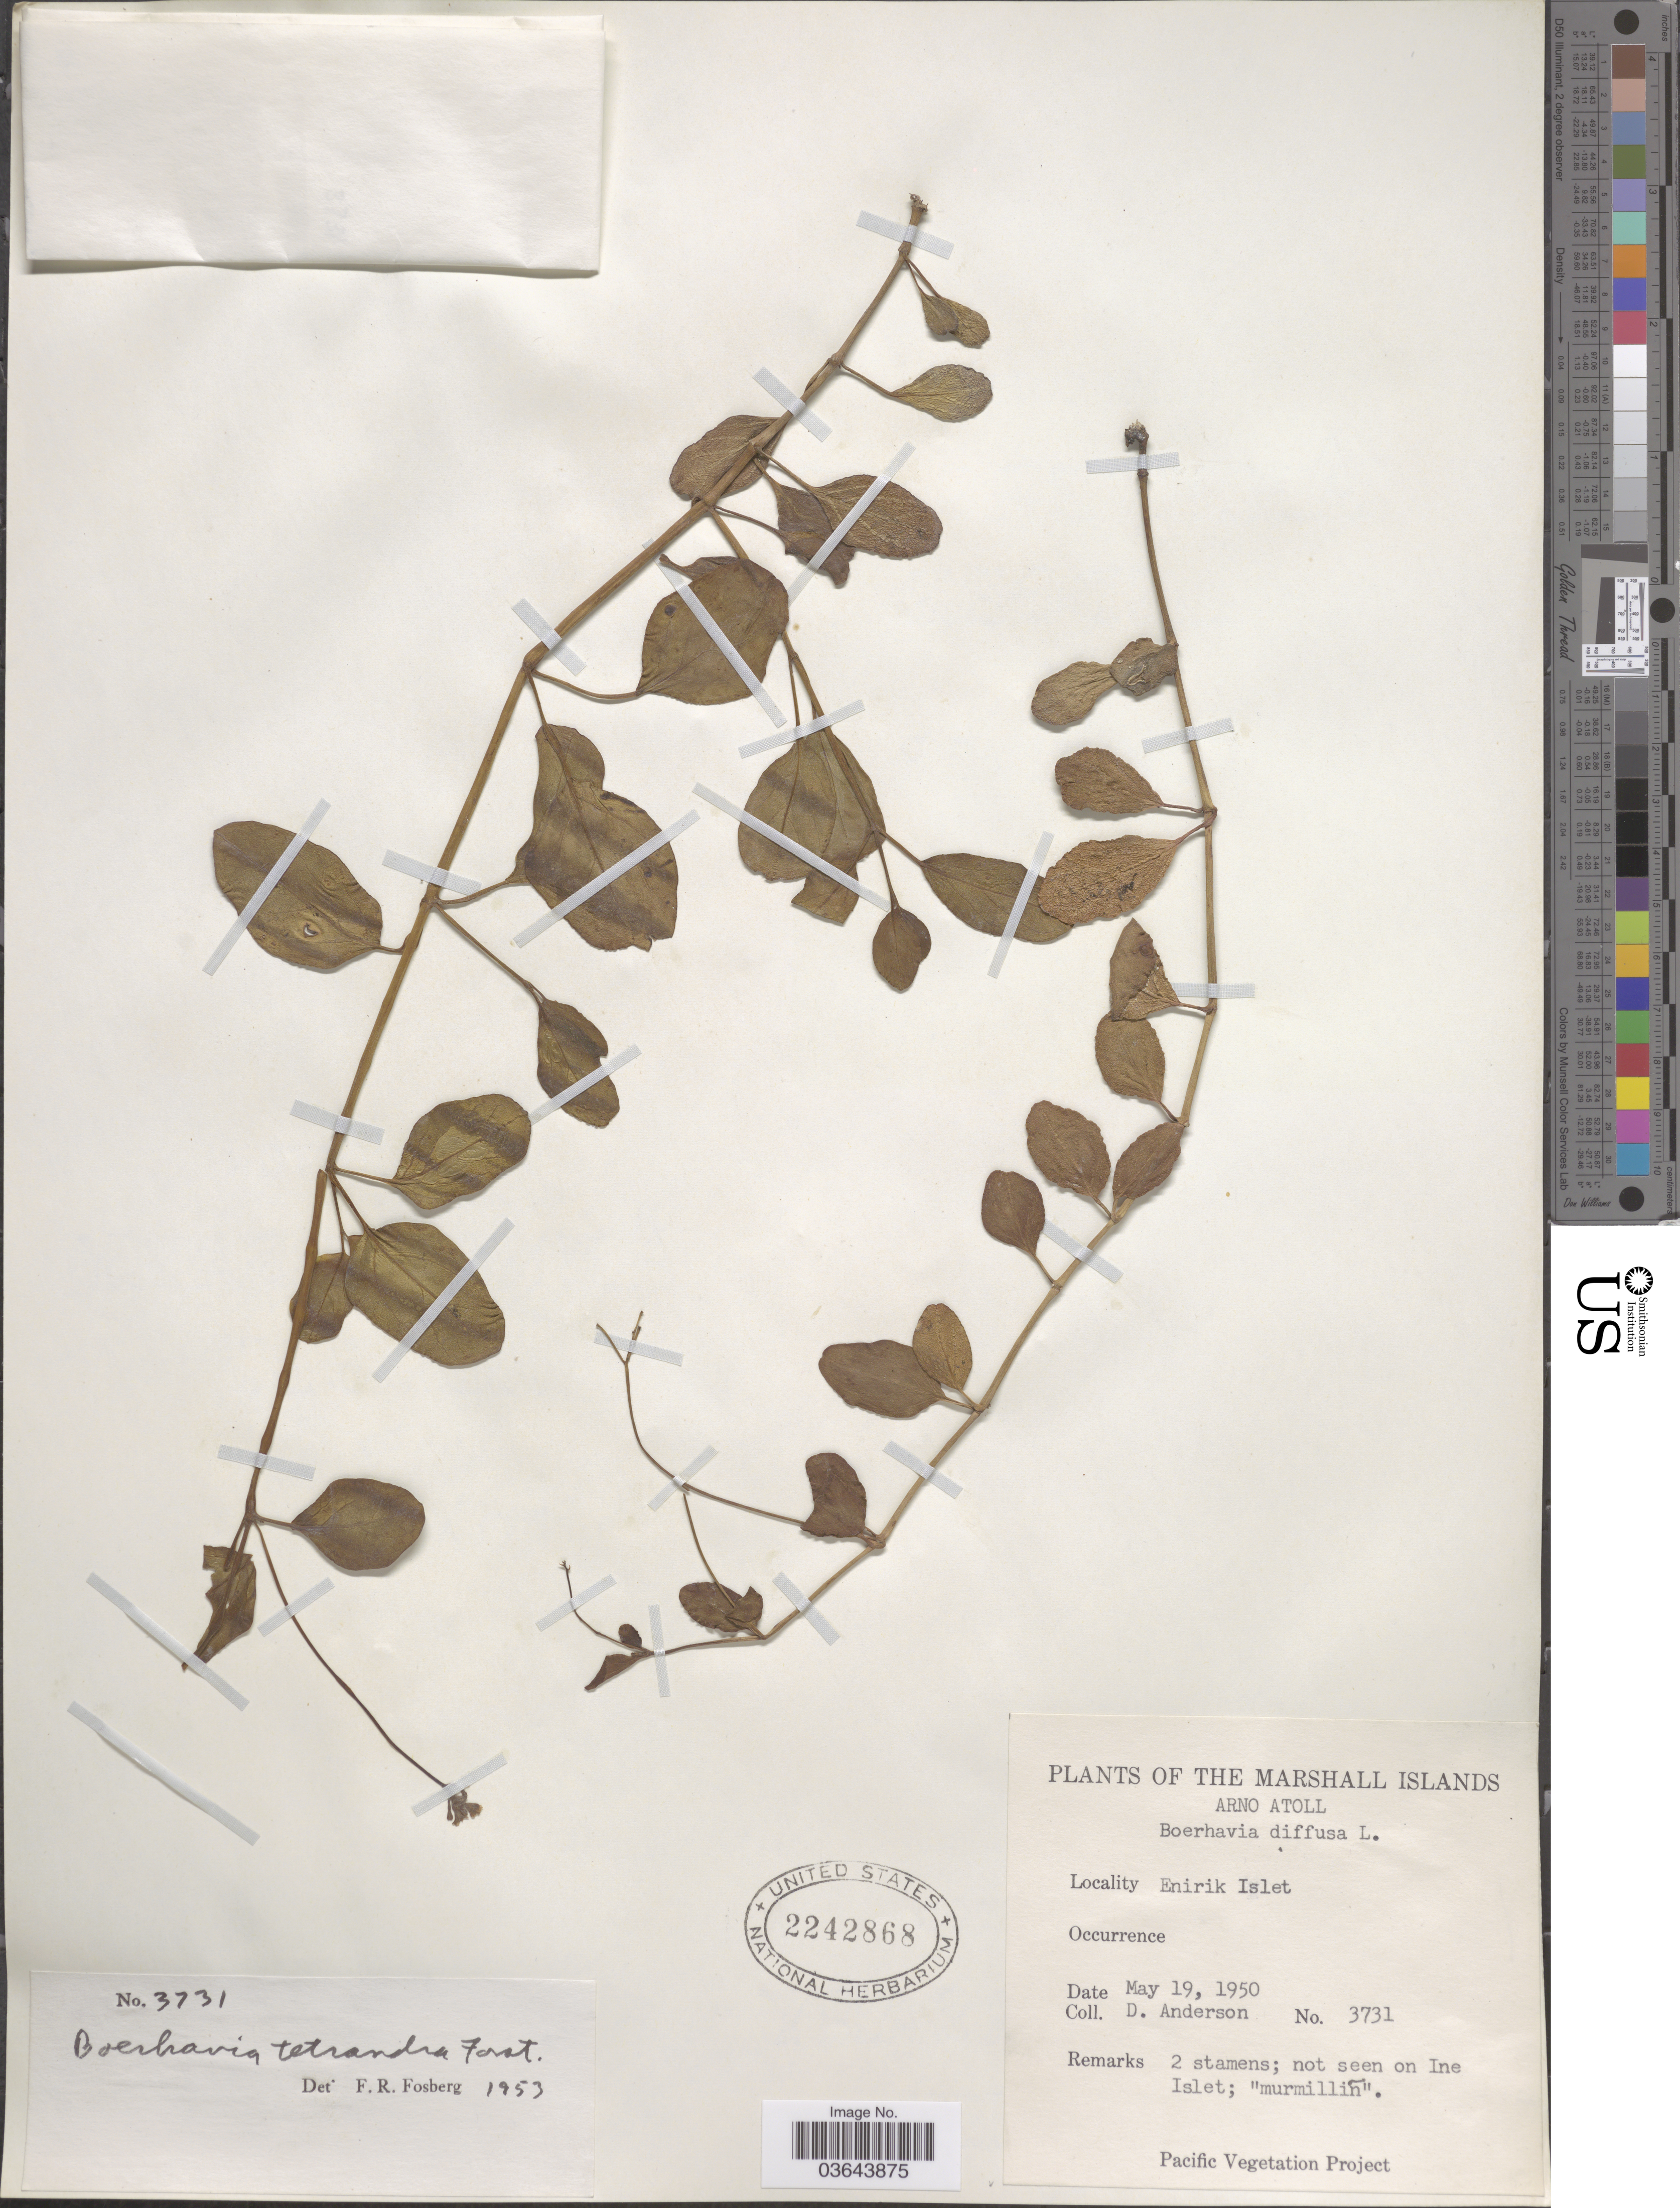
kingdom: Plantae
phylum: Tracheophyta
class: Magnoliopsida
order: Caryophyllales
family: Nyctaginaceae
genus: Boerhavia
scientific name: Boerhavia tetrandra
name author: G. Forst.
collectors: D. Anderson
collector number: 3731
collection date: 1950-05-19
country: Marshall Islands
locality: Arno Atoll. Enirik Islet.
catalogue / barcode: US 2242868